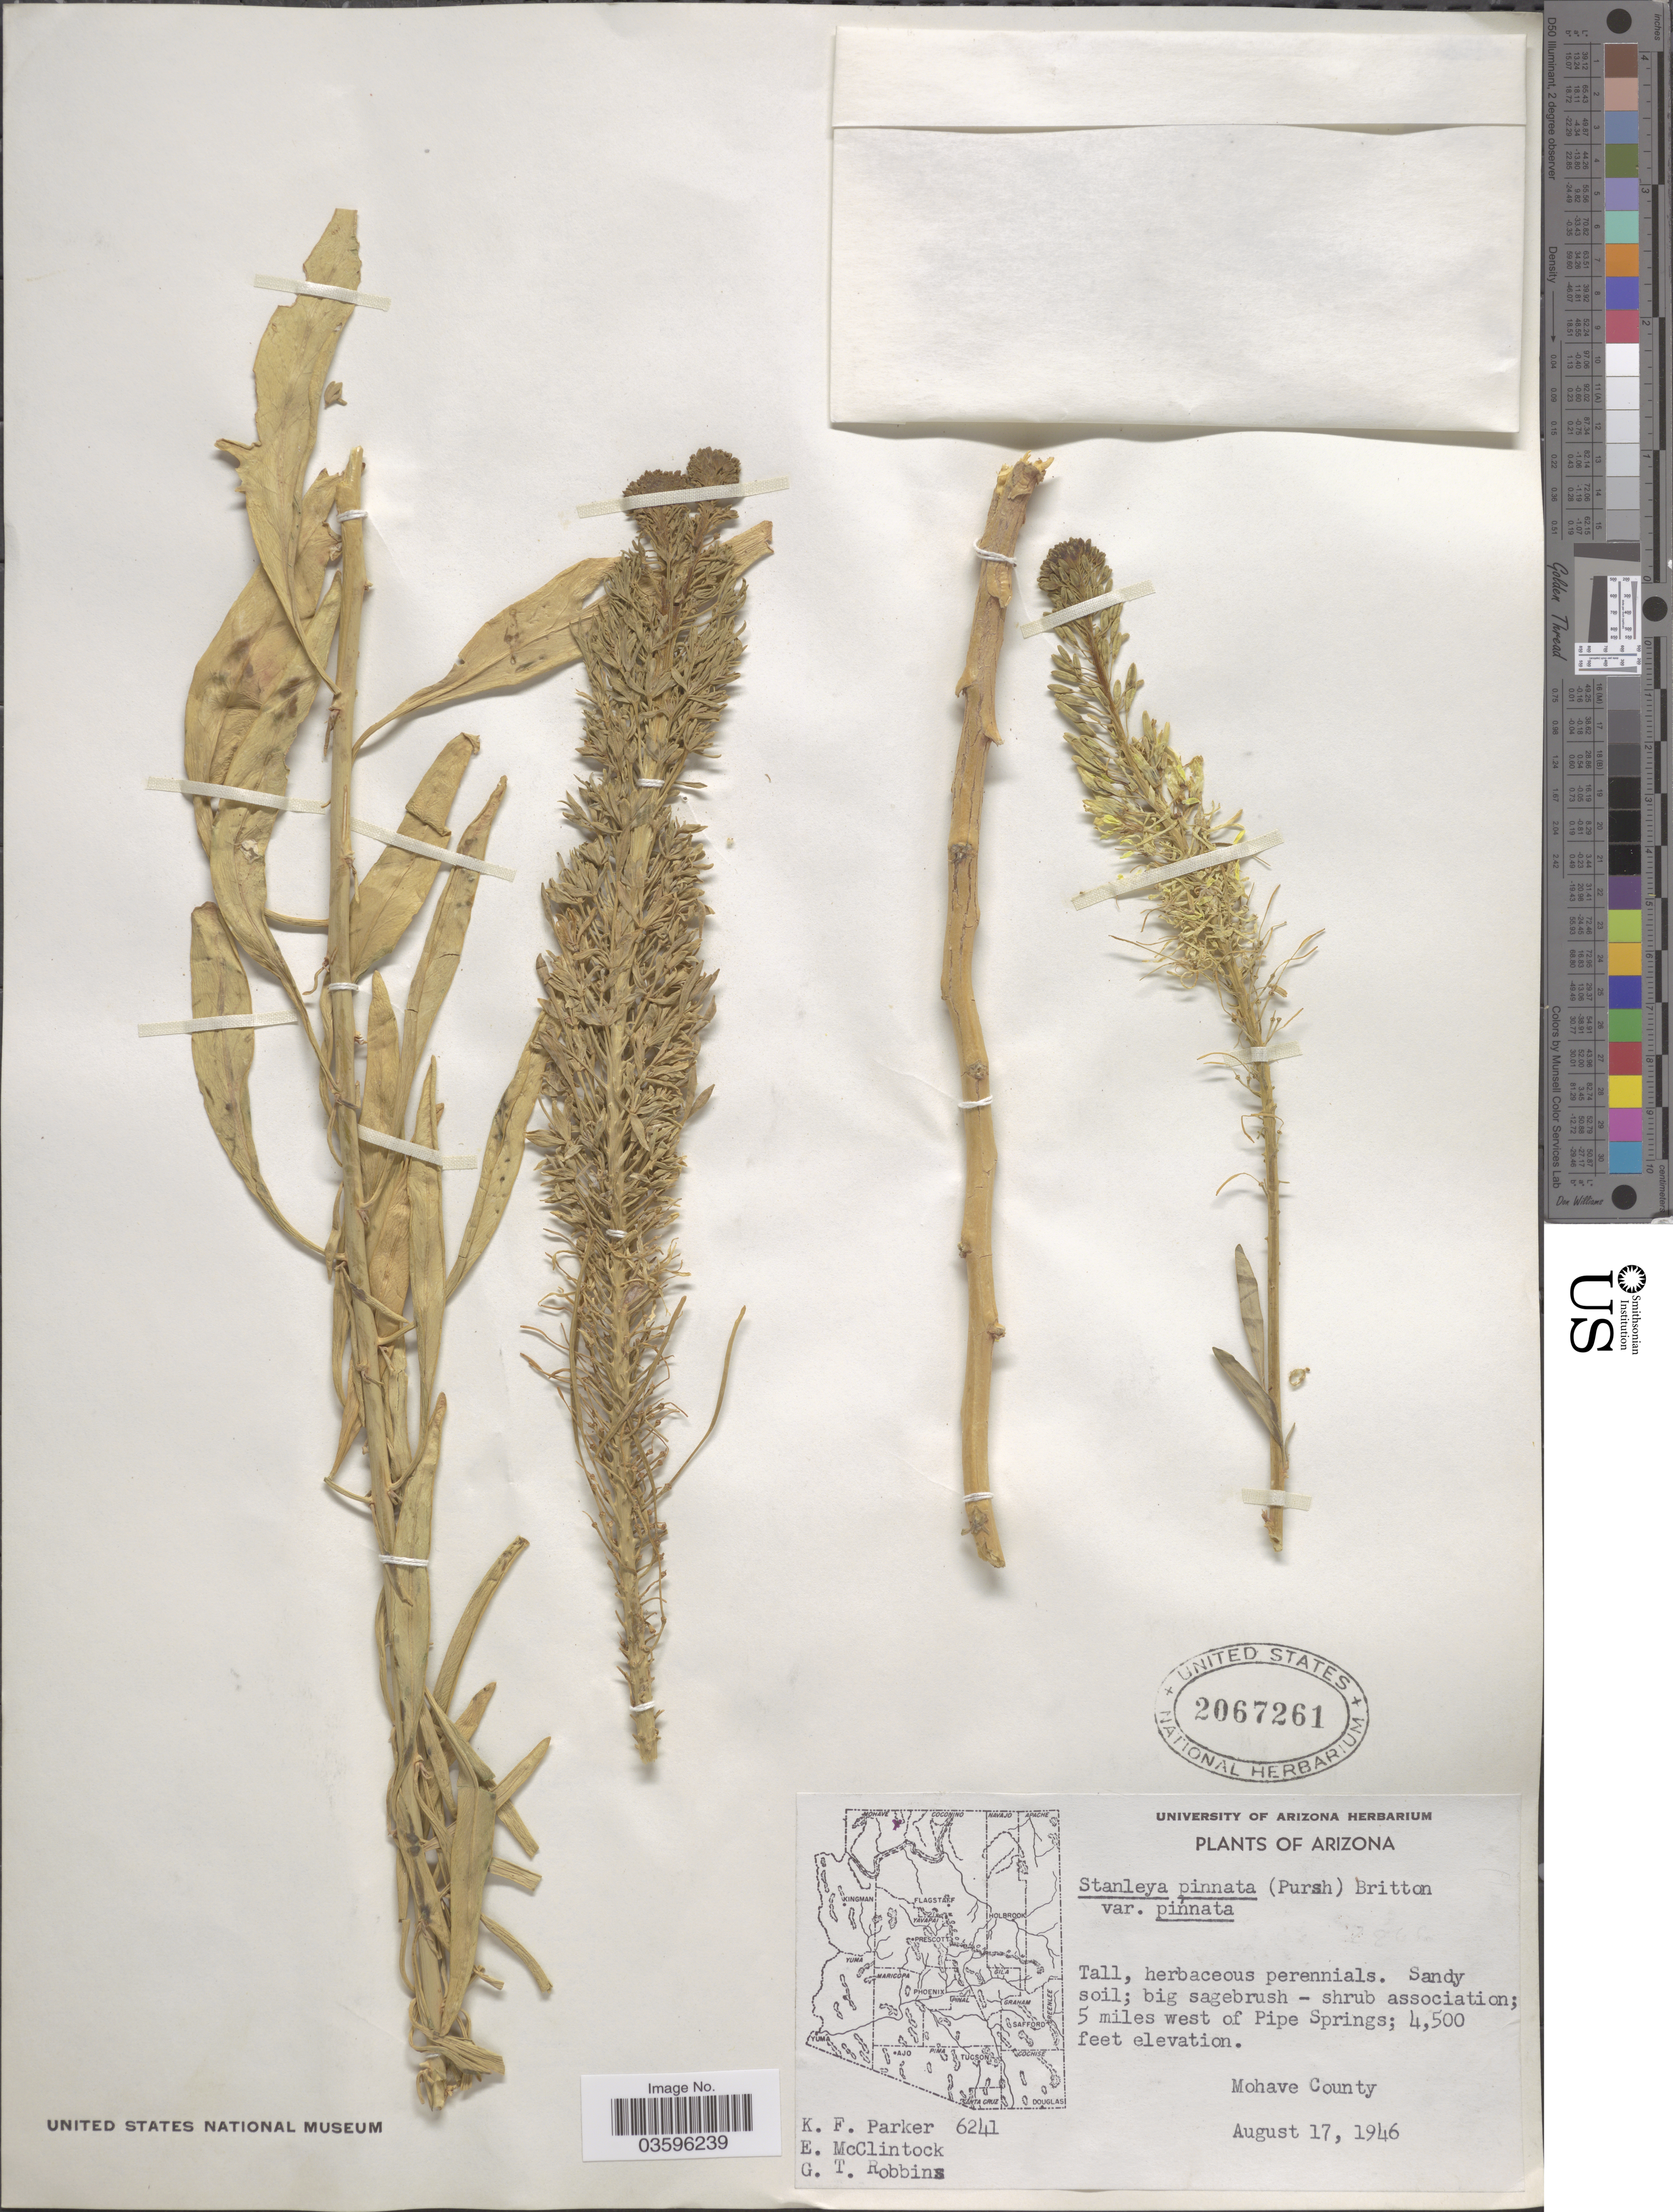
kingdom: Plantae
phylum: Tracheophyta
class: Magnoliopsida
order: Brassicales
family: Brassicaceae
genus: Stanleya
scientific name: Stanleya pinnata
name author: (Pursh) Britton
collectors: K. F. Parker, E. McClintock & G. T. Robbins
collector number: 6241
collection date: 1946-08-17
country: United States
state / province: Arizona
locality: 5 miles west of Pipe Springs. Mohave County.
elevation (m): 1372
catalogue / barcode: US 2067261